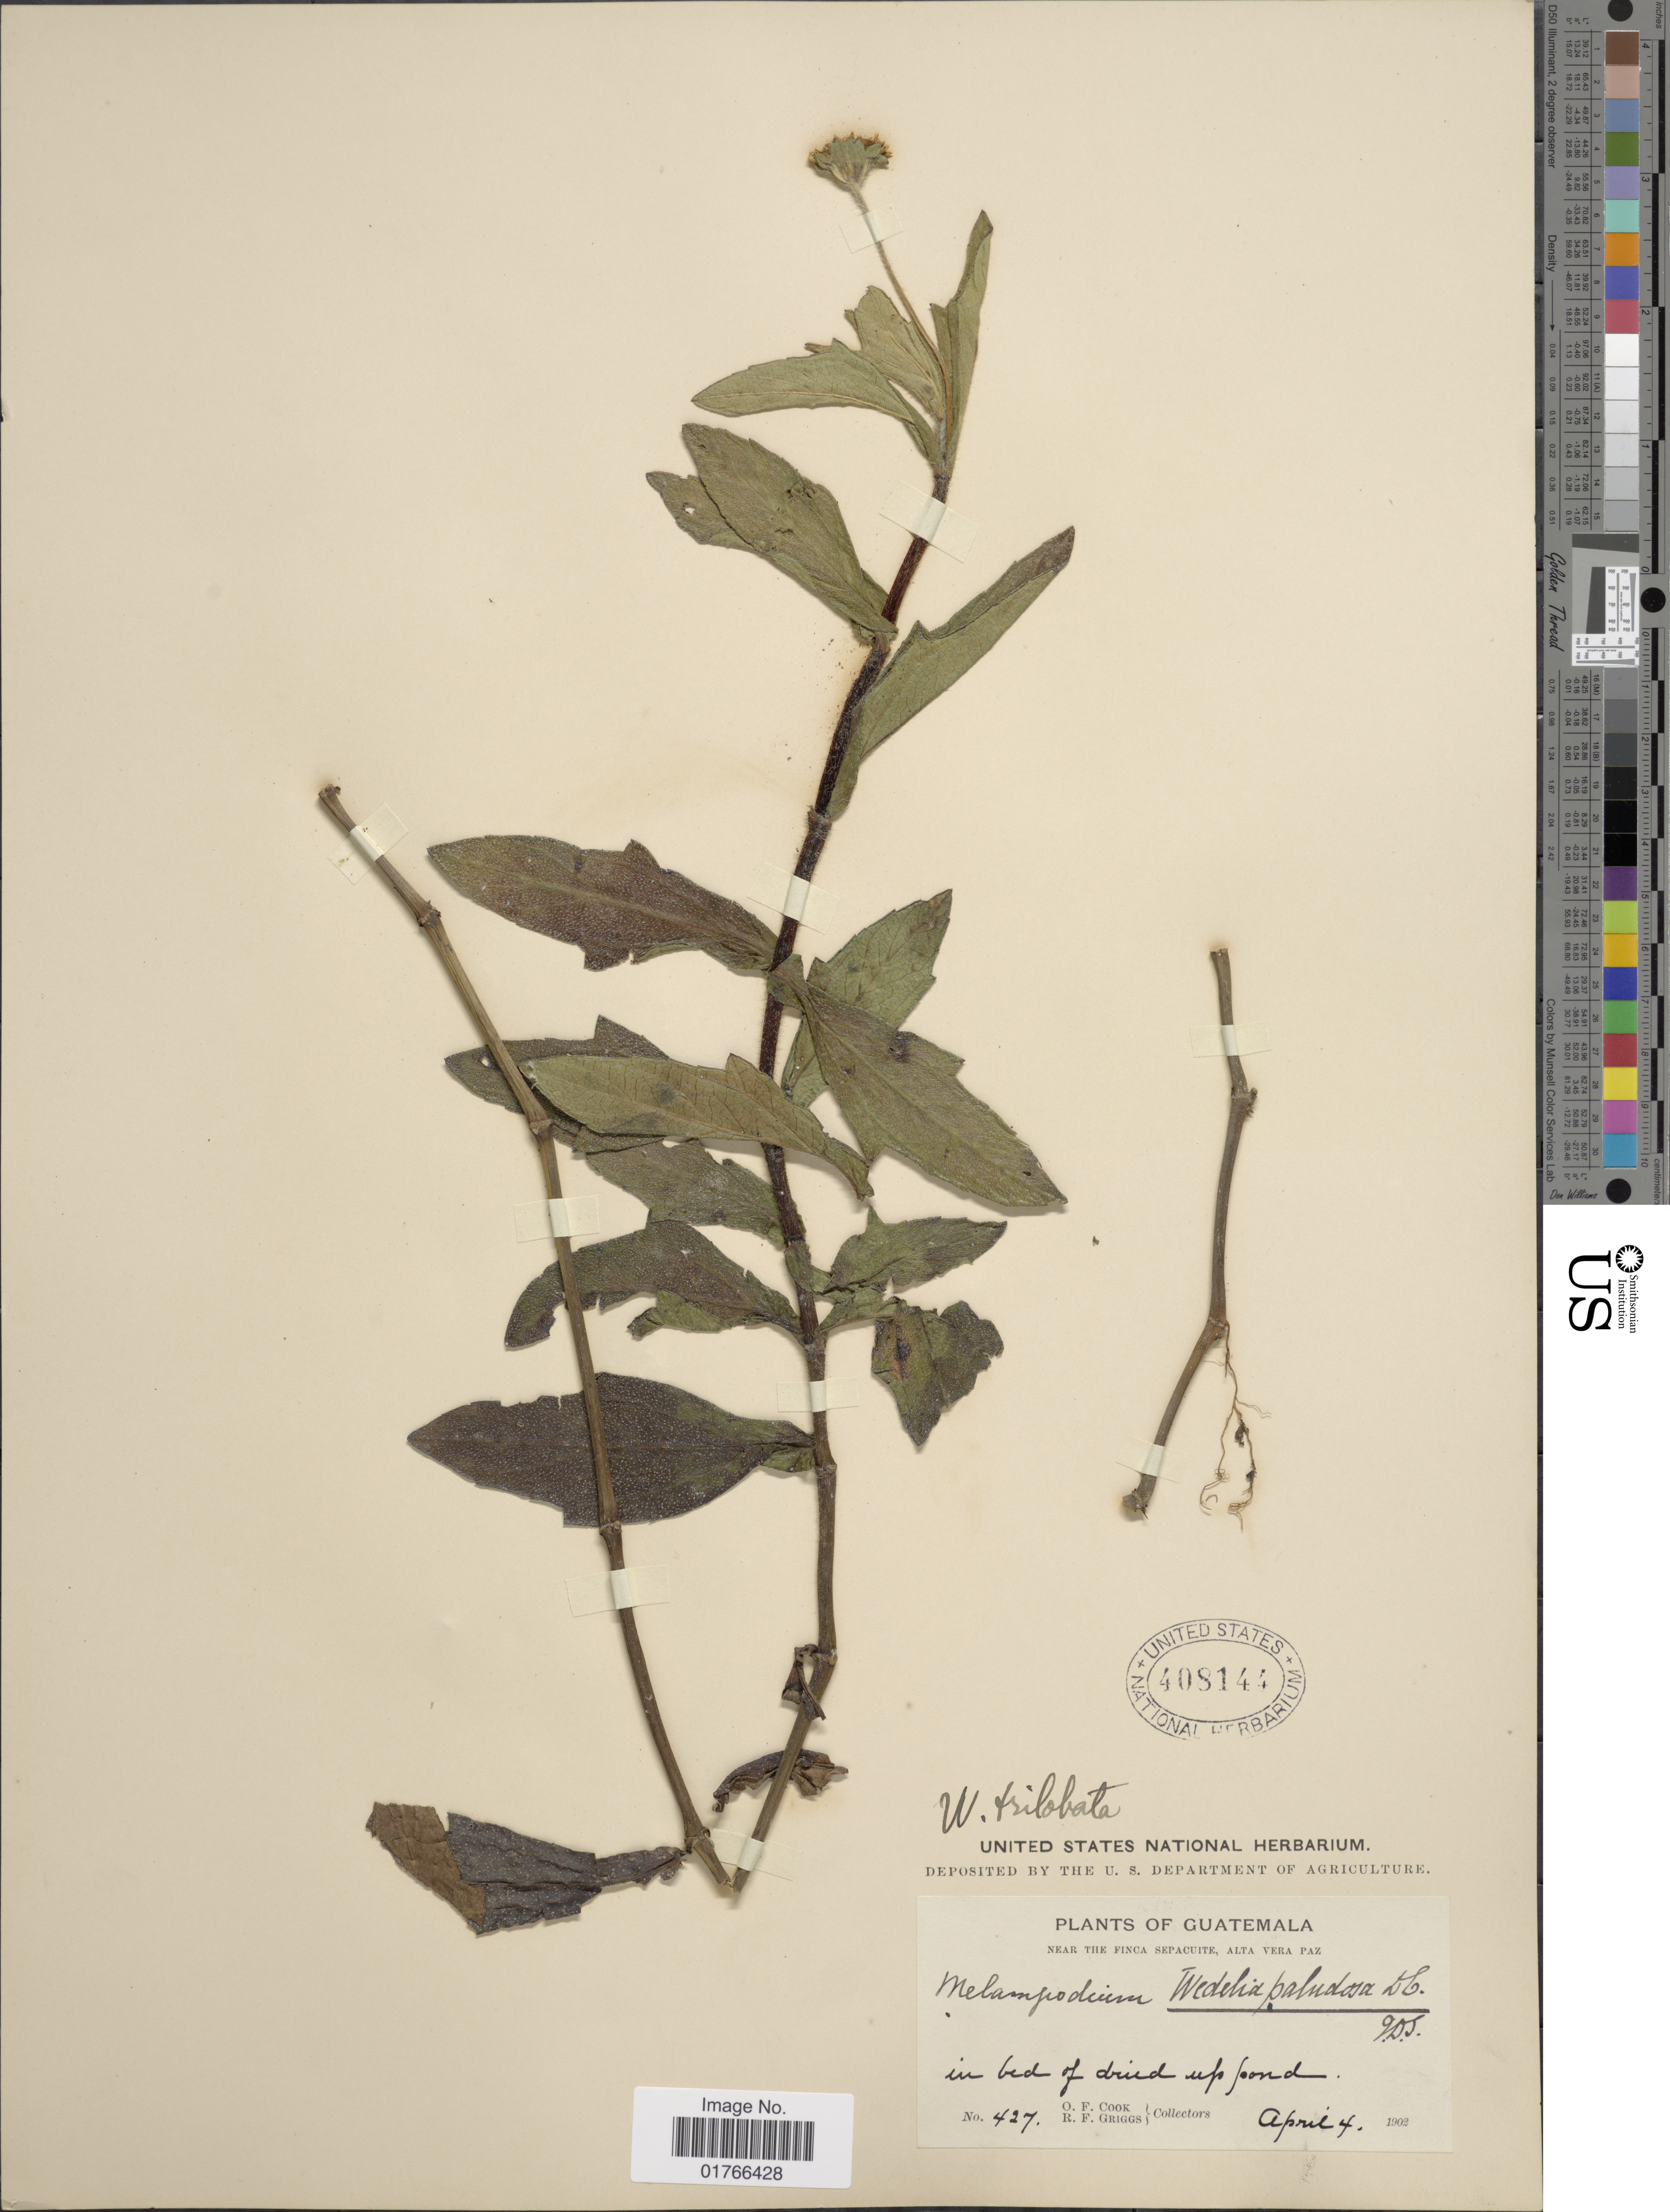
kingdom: Plantae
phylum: Tracheophyta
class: Magnoliopsida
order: Asterales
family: Asteraceae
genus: Sphagneticola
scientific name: Sphagneticola trilobata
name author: (L.) Pruski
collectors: O. F. Cook & R. F. Griggs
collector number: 427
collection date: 1902-04-04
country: Guatemala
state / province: Alta Verapaz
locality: Near the Finca Sepacute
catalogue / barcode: US 408144